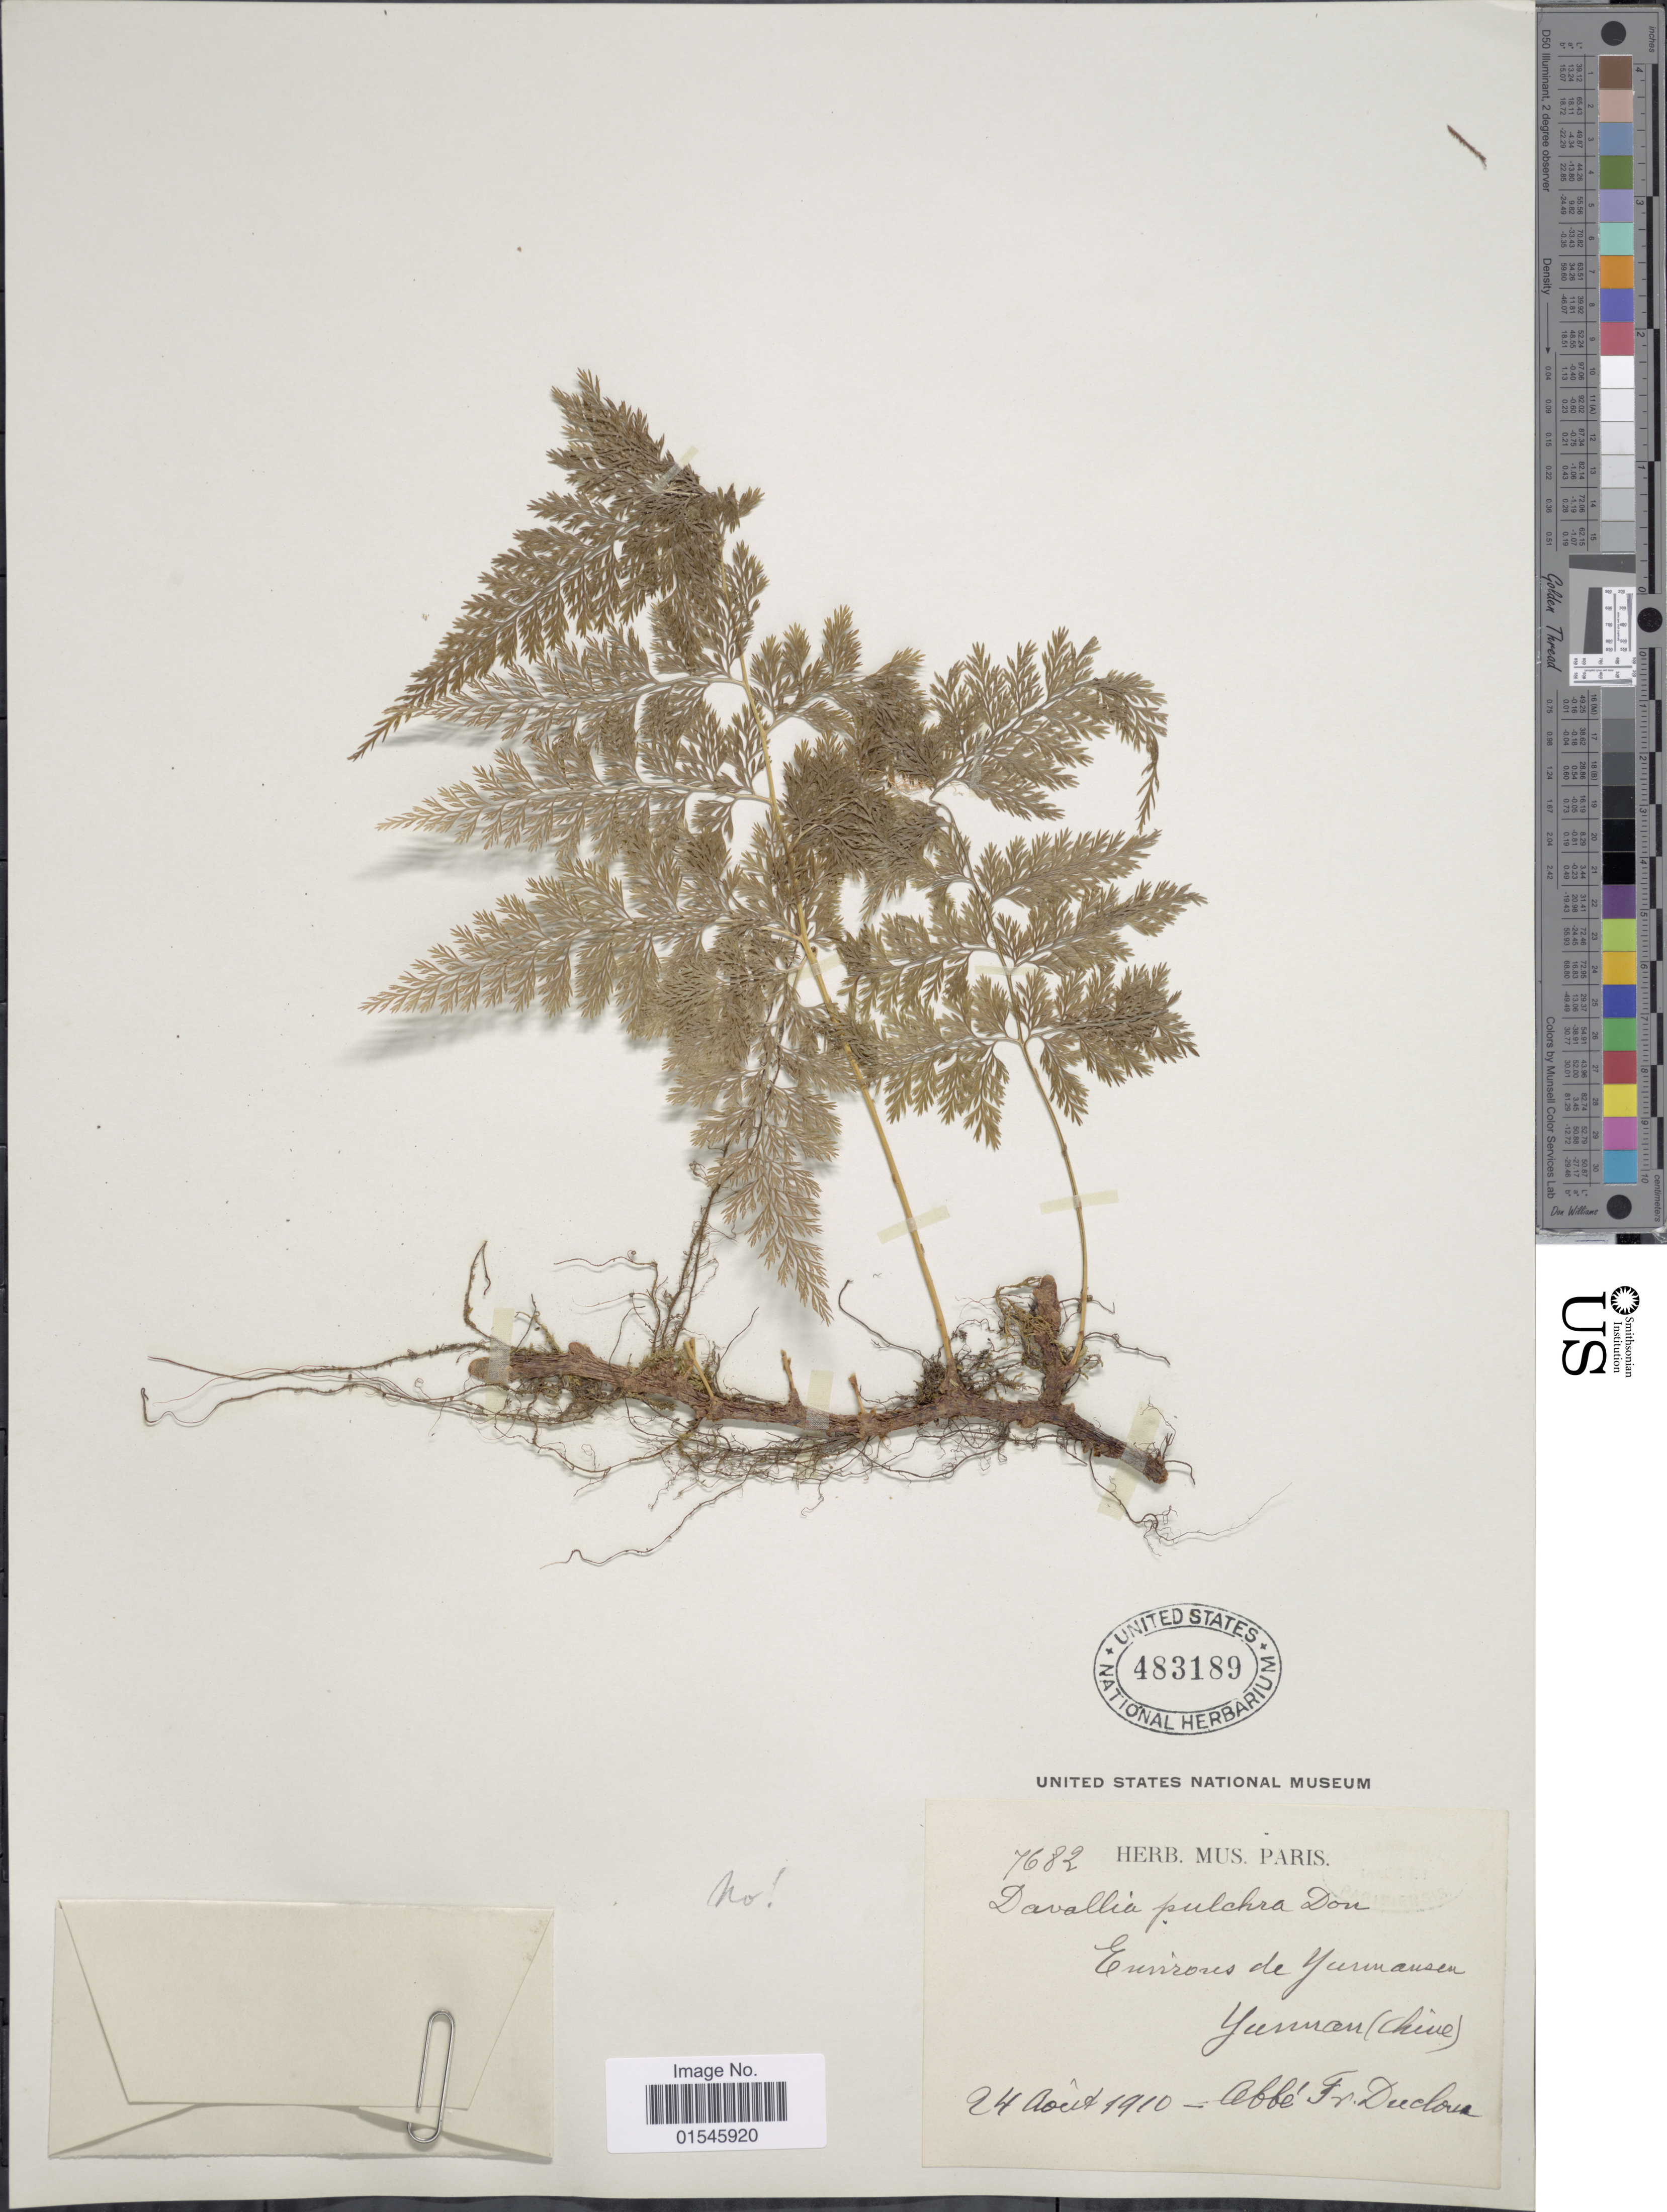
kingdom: Plantae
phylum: Tracheophyta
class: Polypodiopsida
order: Polypodiales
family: Hypodematiaceae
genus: Leucostegia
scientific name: Leucostegia sp.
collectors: F. Ducloux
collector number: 7682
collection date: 1910-08-24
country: China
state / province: Yunnan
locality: Envrions de Yun [illegible text]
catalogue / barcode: US 483189